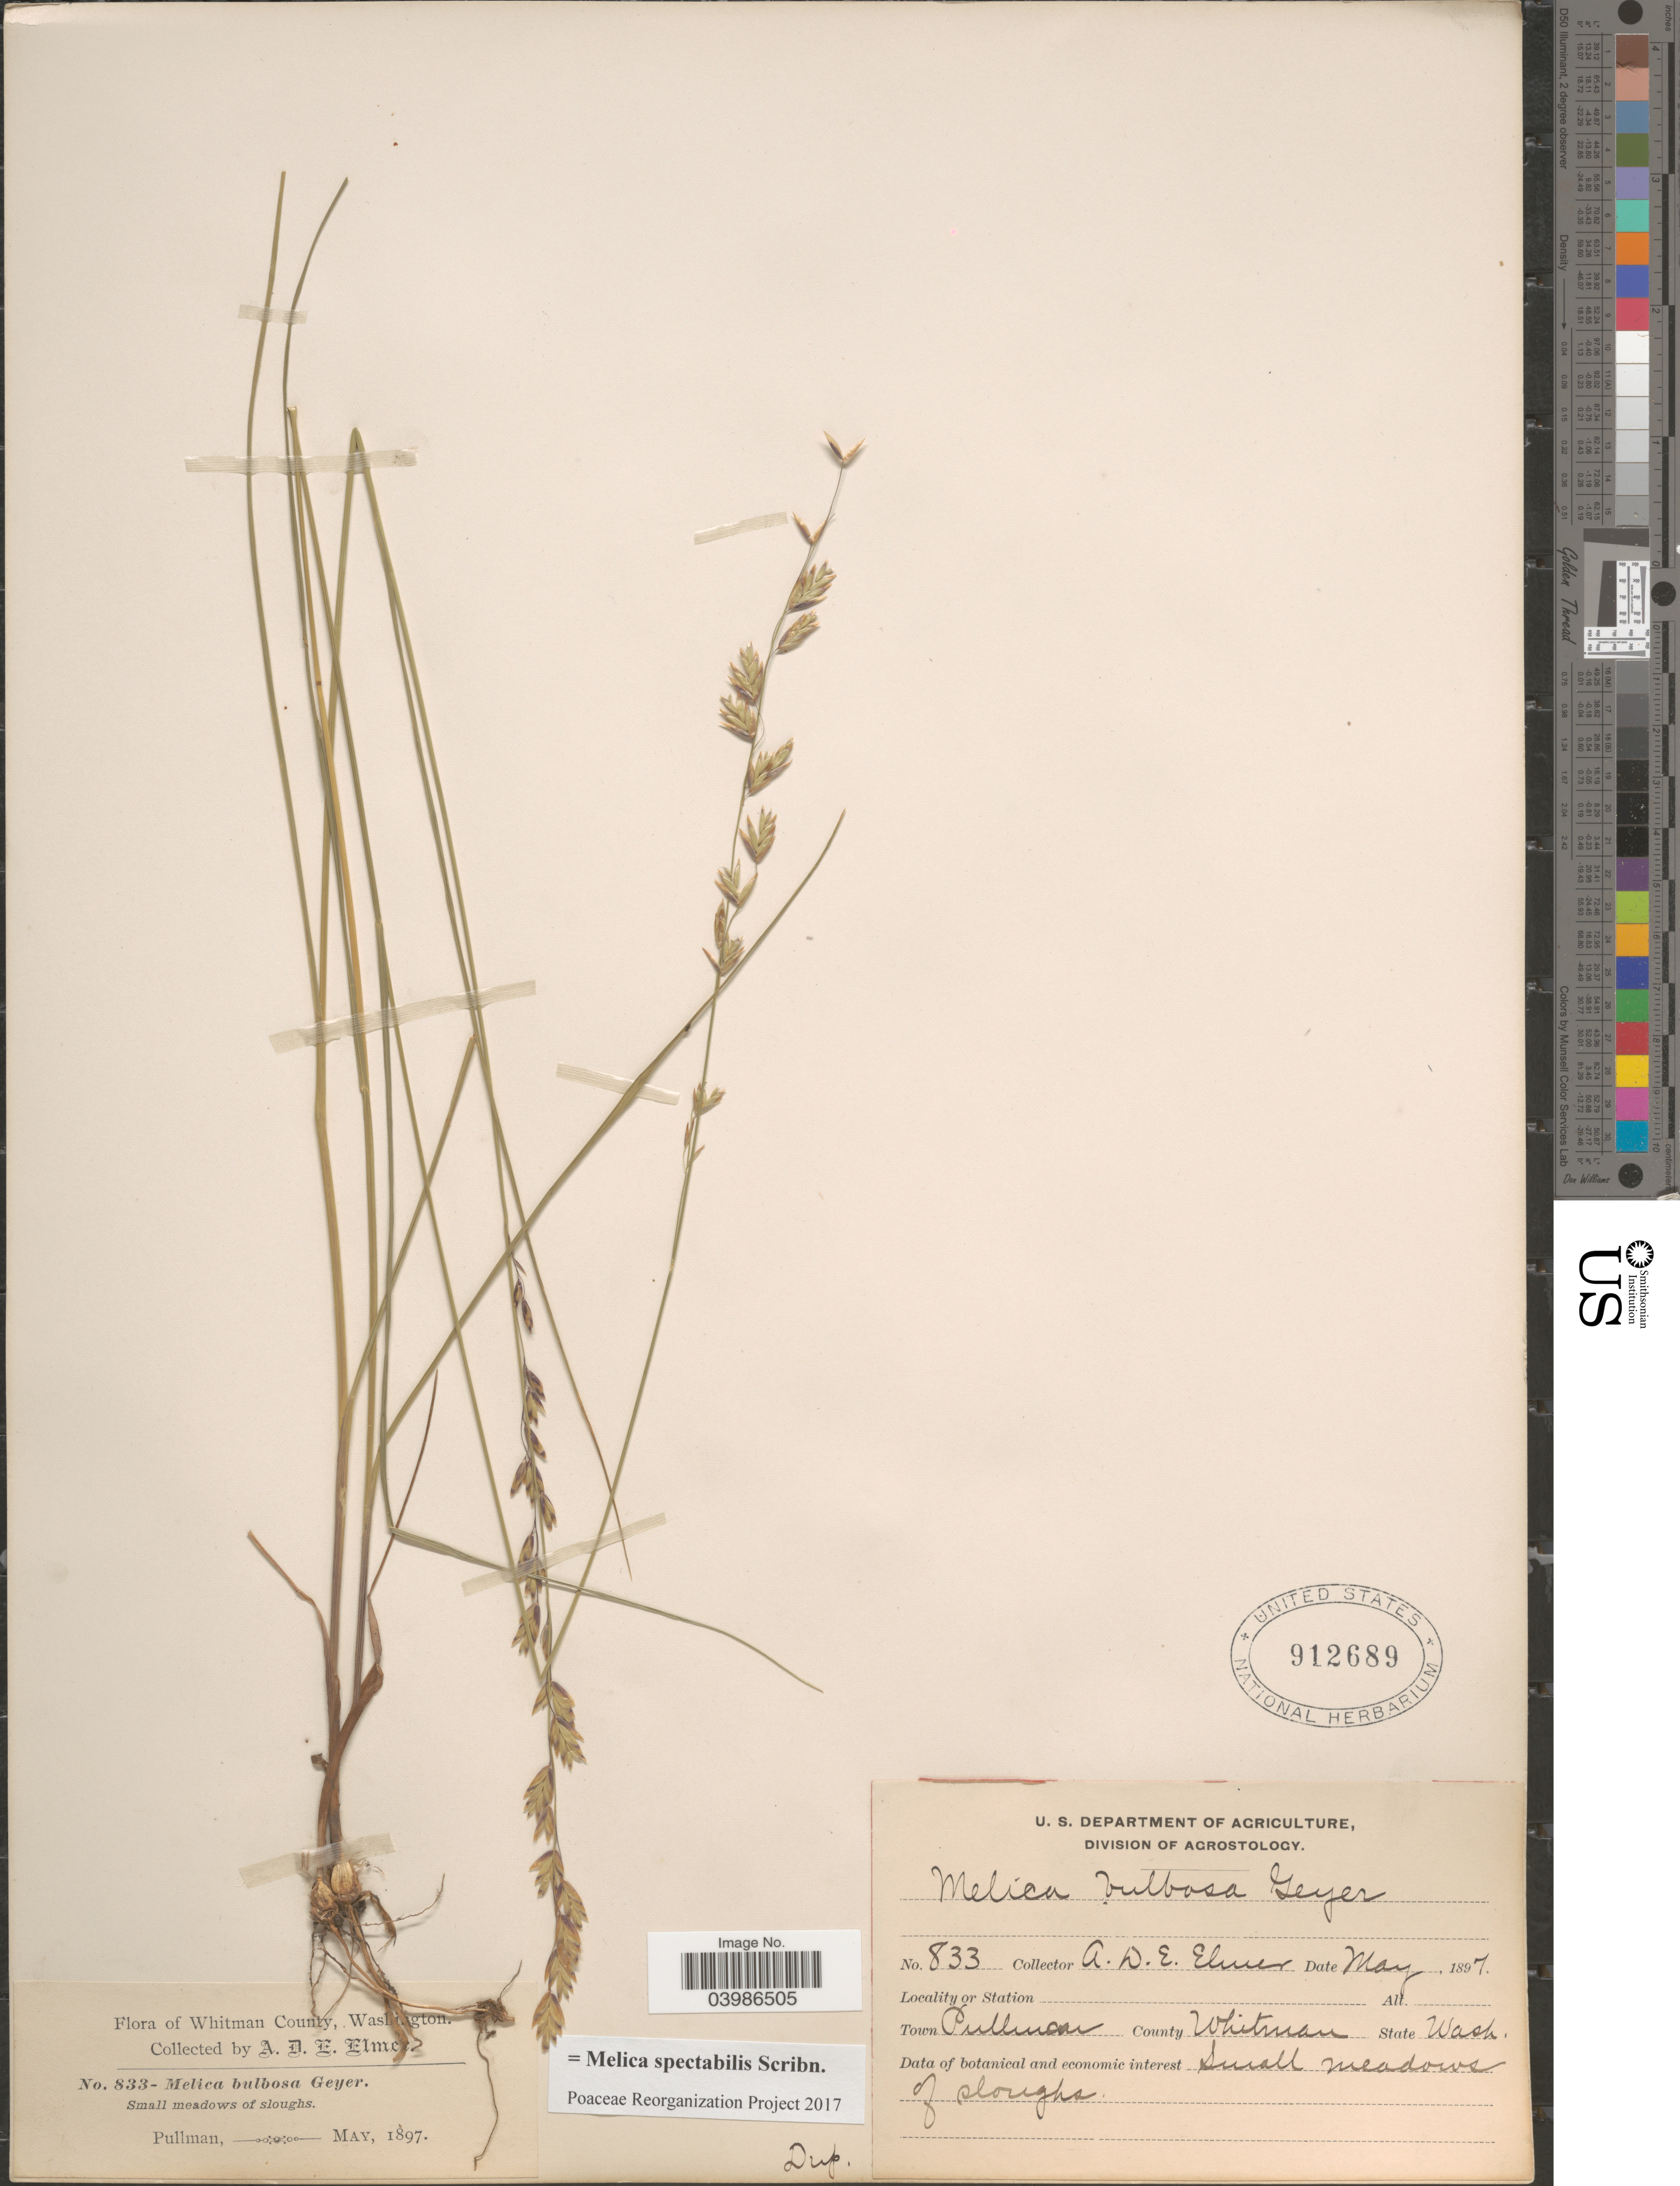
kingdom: Plantae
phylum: Tracheophyta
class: Liliopsida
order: Poales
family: Poaceae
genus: Melica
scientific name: Melica spectabilis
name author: Scribn.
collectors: A. D. E. Elmer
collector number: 833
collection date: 1897-05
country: United States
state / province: Washington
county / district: Whitman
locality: Whitman County. Pullman. Town Pullman. County Whitman.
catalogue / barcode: US 912689